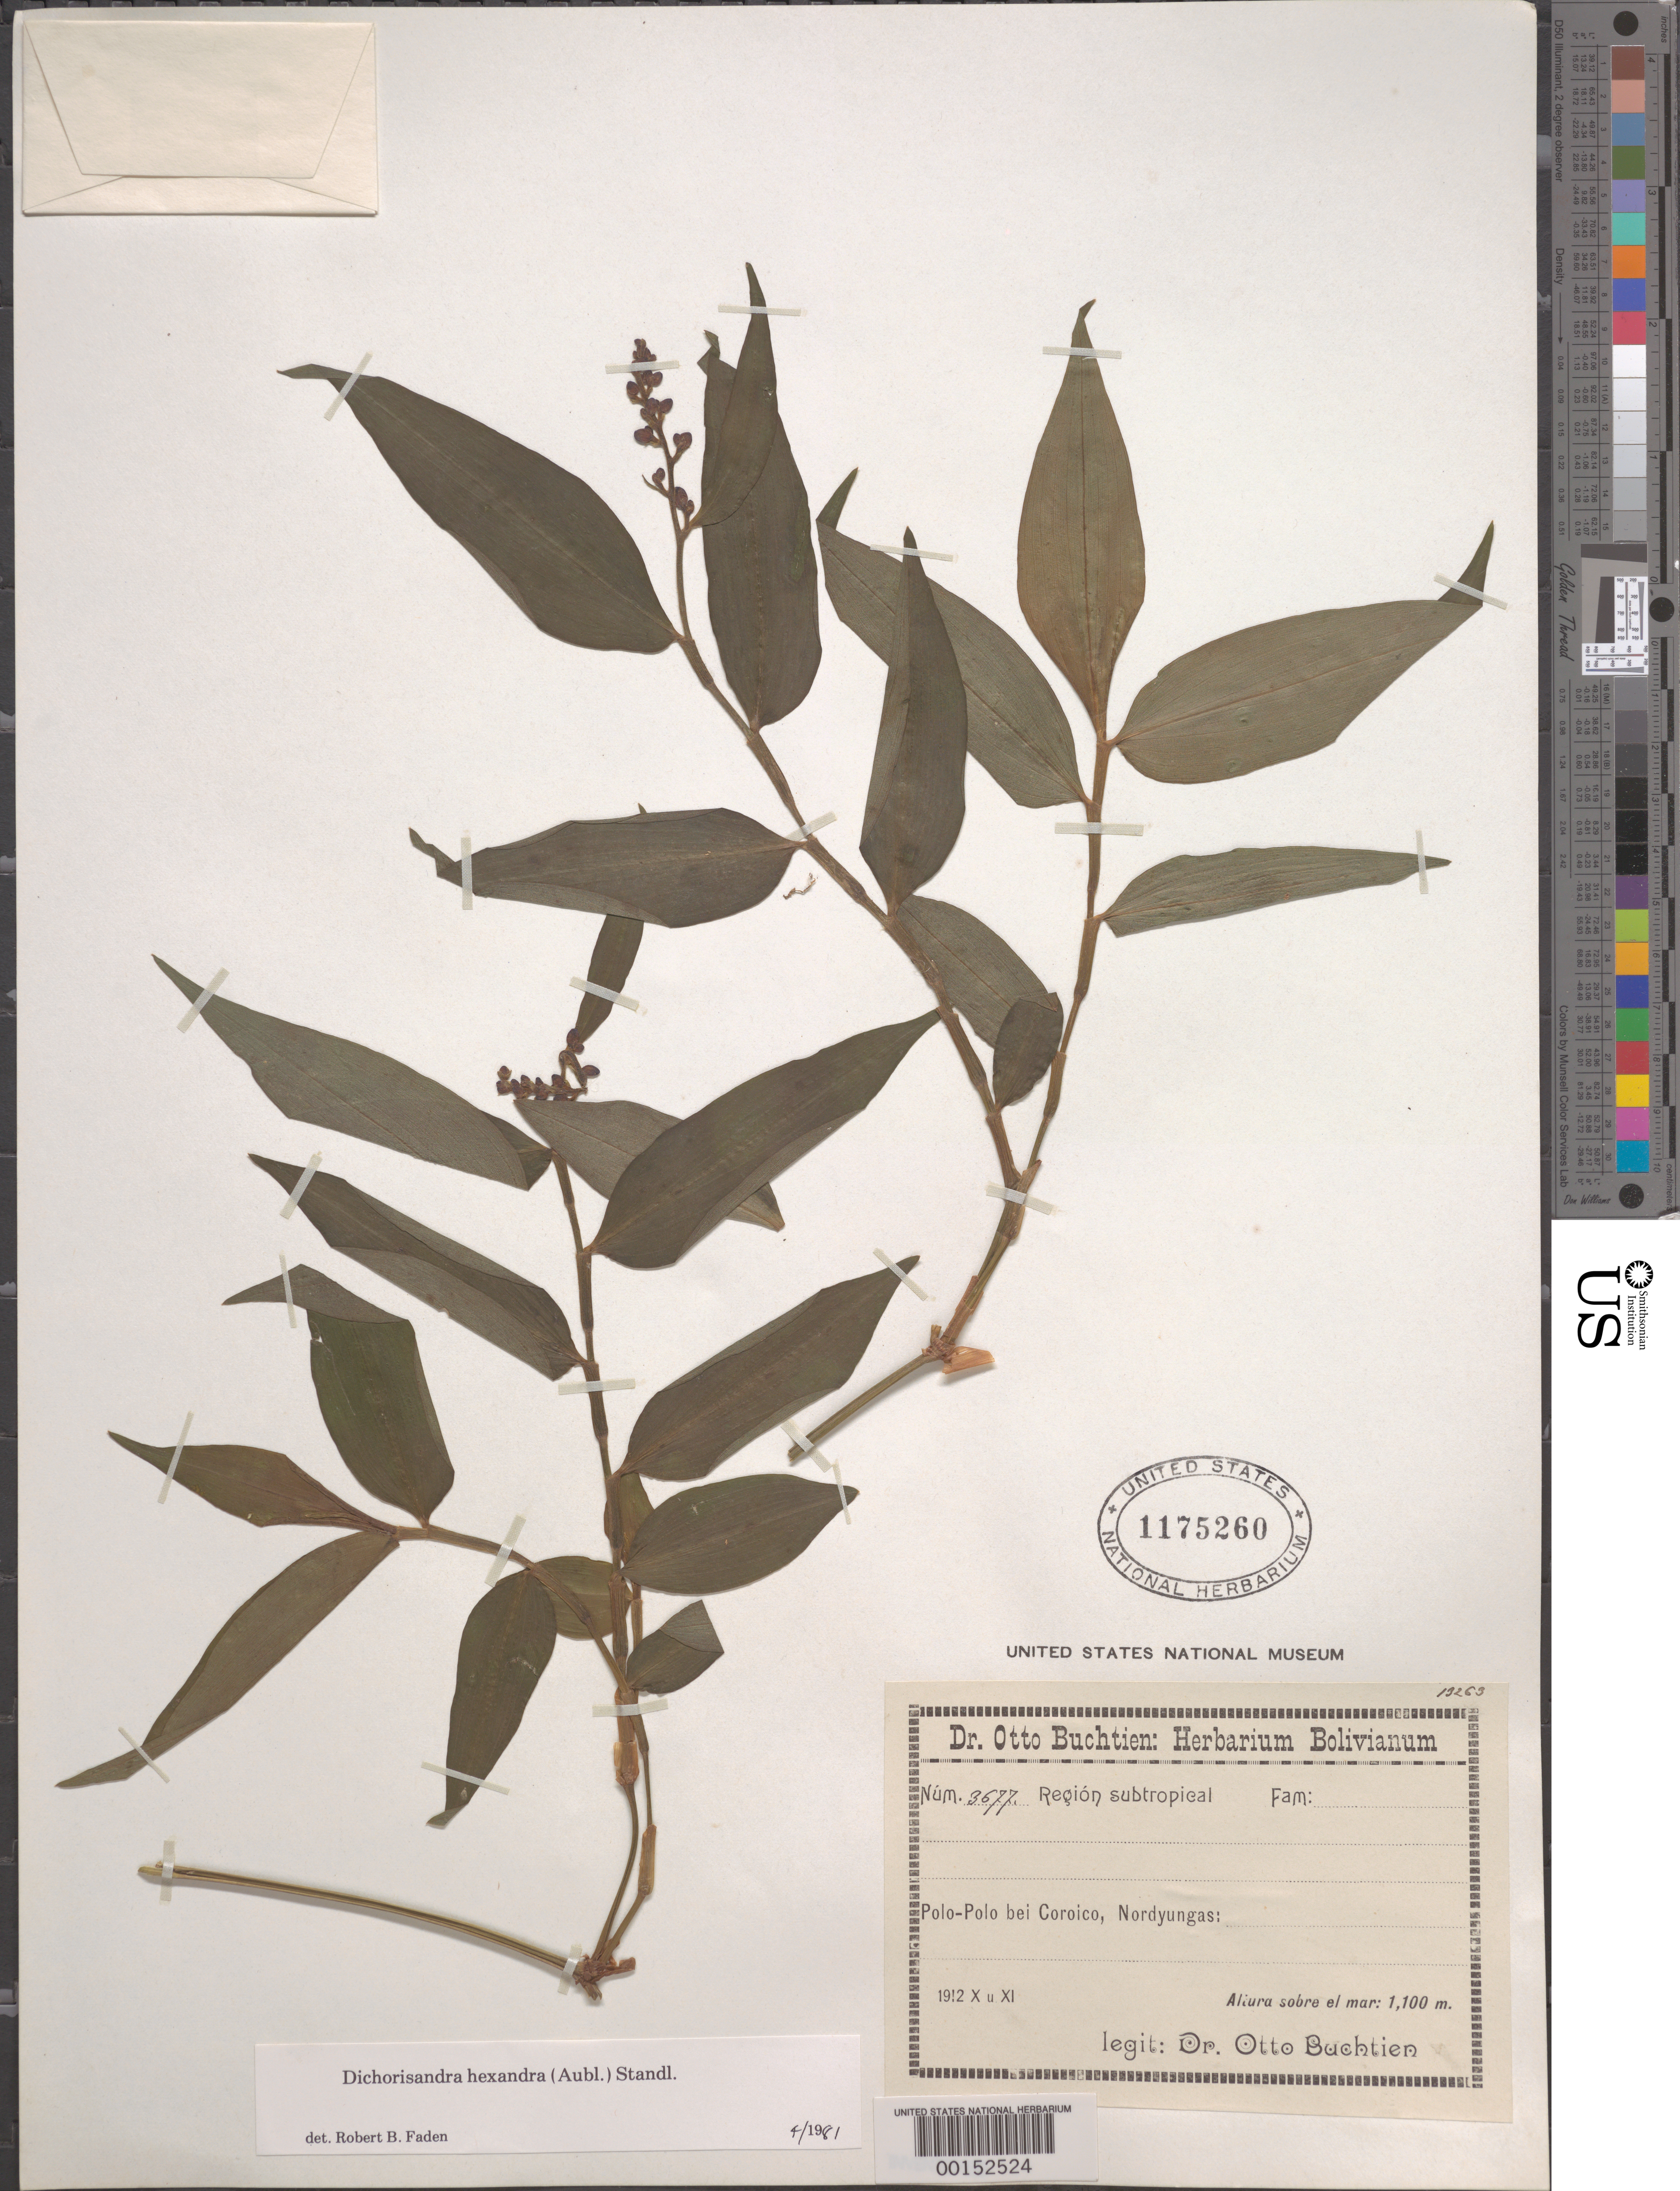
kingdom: Plantae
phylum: Tracheophyta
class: Liliopsida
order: Commelinales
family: Commelinaceae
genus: Dichorisandra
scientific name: Dichorisandra hexandra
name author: (Aubl.) Standl.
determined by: Faden, Robert B., (US), Smithsonian Institution - National Museum of Natural History (UNITED STATES)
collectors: O. Buchtien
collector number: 3677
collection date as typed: Oct 1912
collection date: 1912-10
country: Bolivia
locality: Nord Yungas; Polo-Polo, near Coroico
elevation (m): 1100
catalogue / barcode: US 1175260